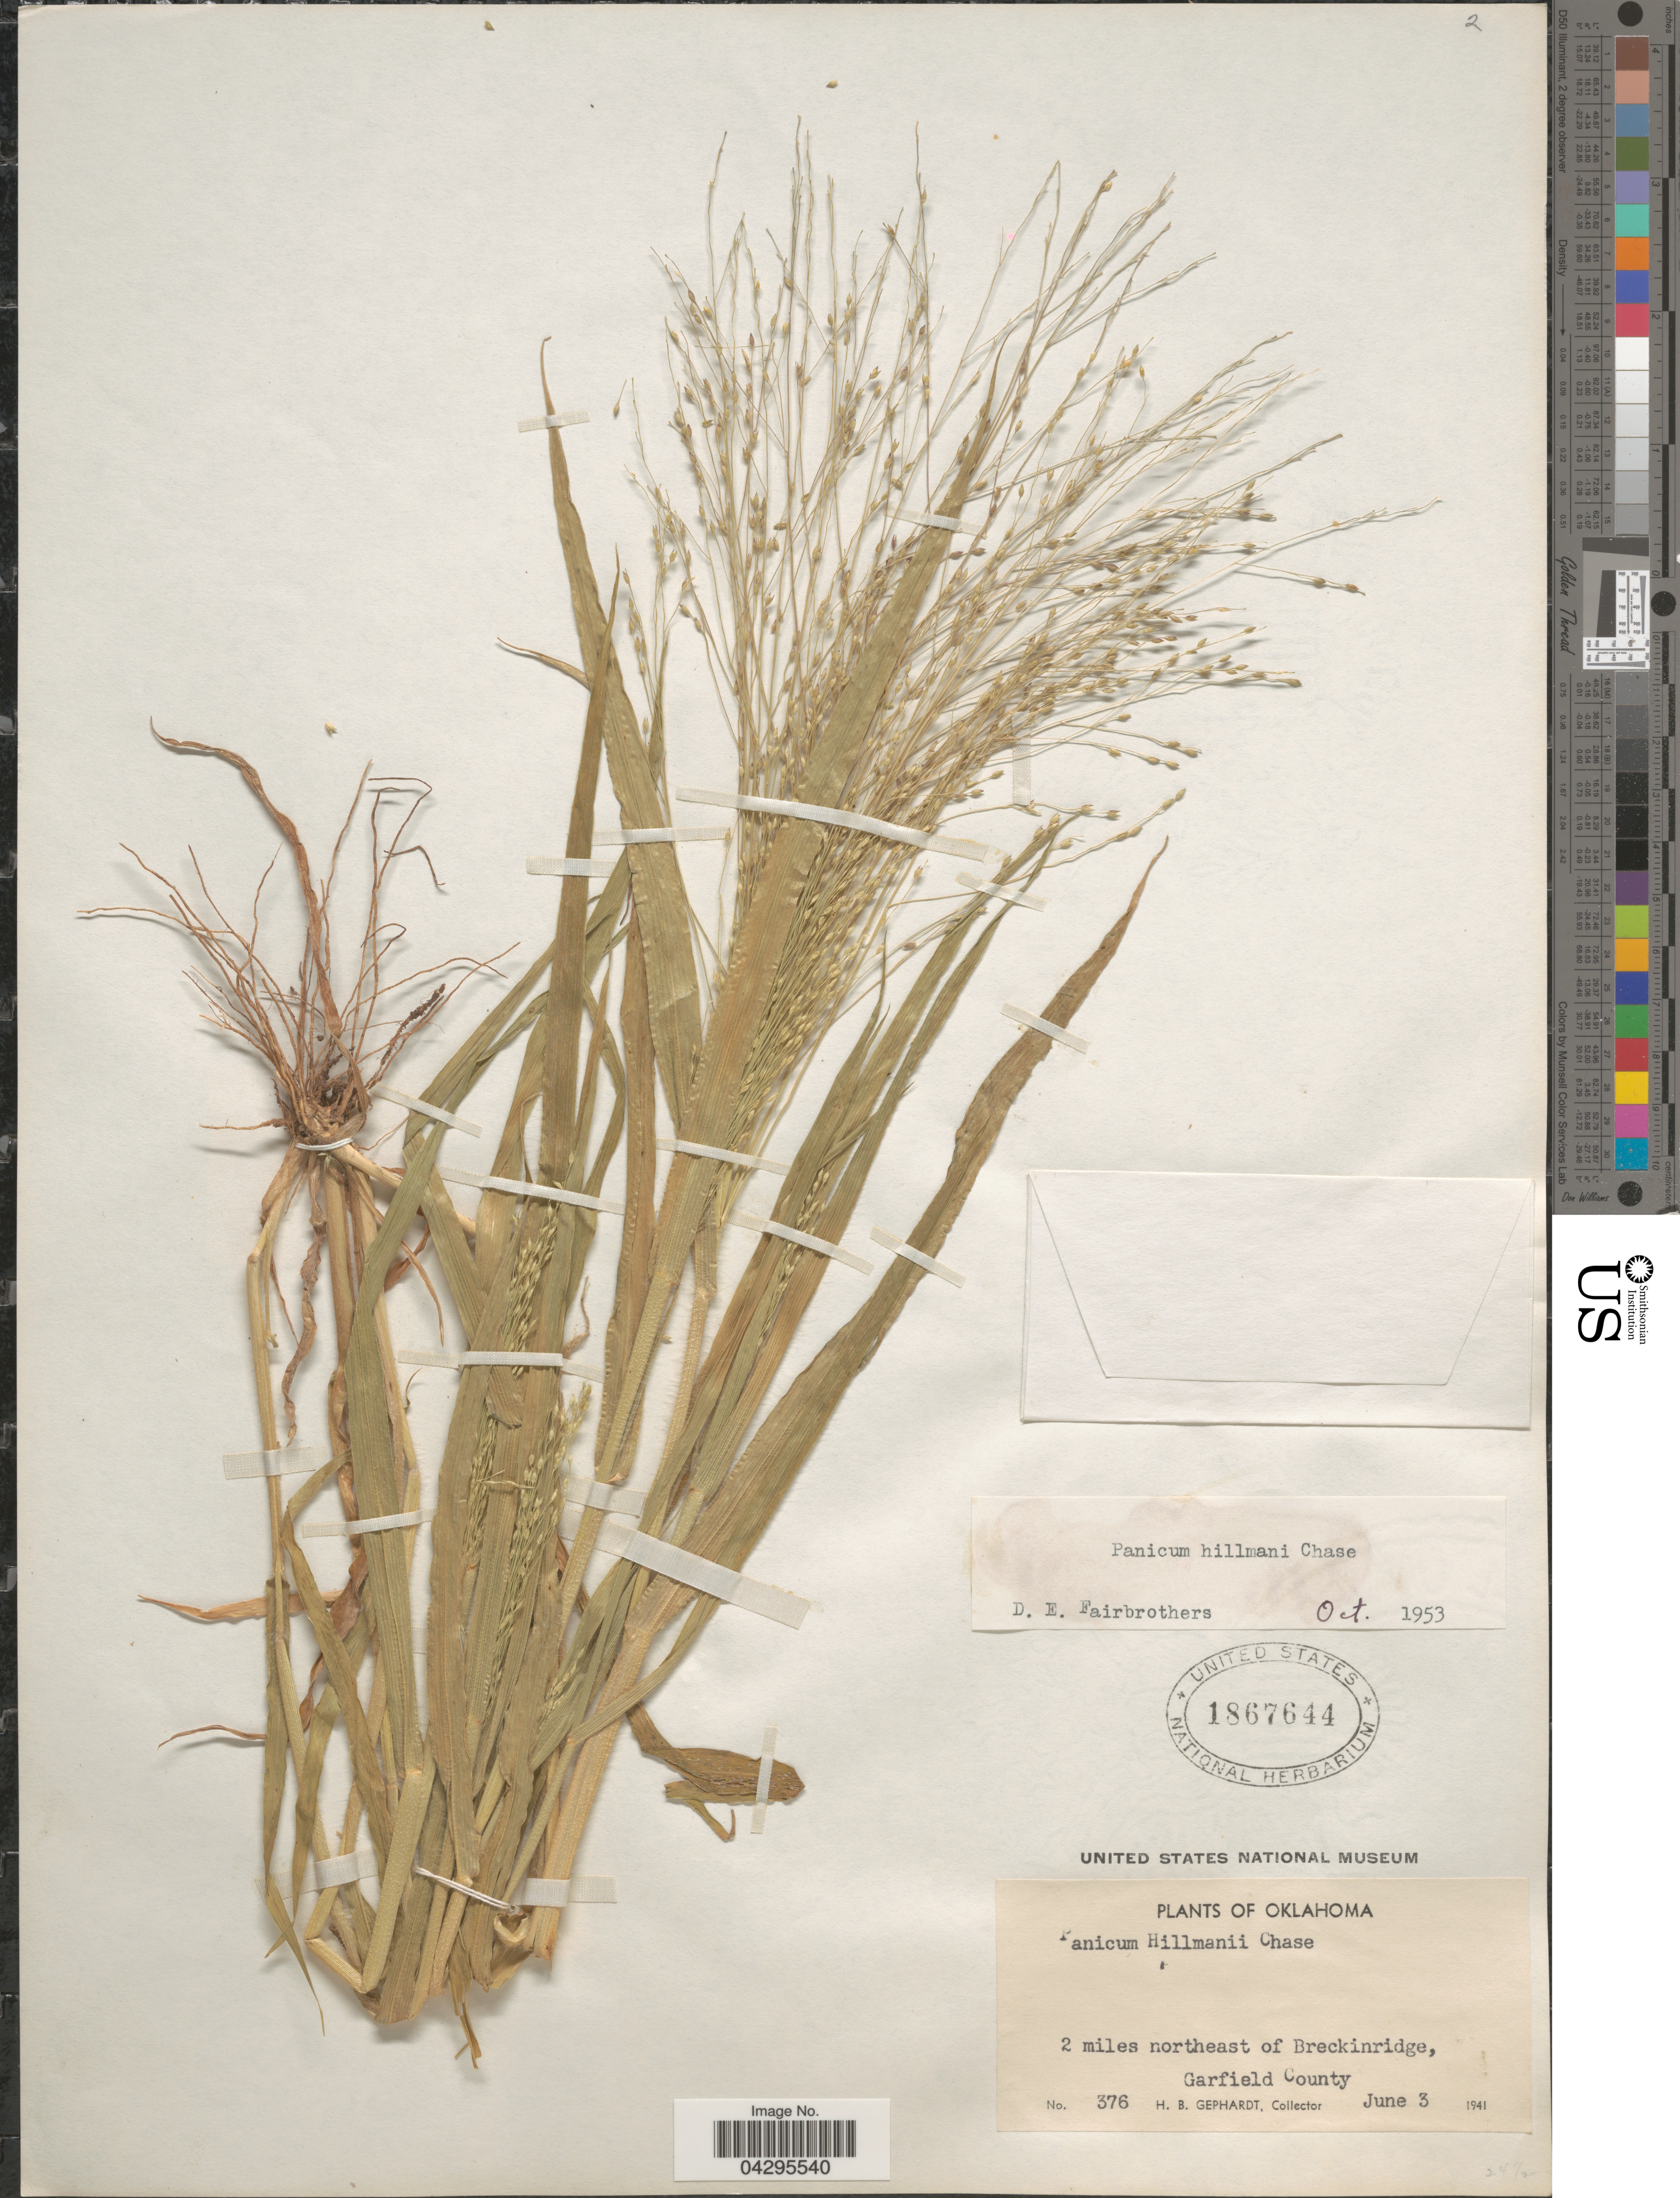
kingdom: Plantae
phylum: Tracheophyta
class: Liliopsida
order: Poales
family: Poaceae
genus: Panicum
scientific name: Panicum hillmanii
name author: Chase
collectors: H. Gephardt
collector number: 376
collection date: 1941-06-03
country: United States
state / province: Oklahoma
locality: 2 miles northeast of Breckinridge, Garfield County.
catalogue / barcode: US 1867644